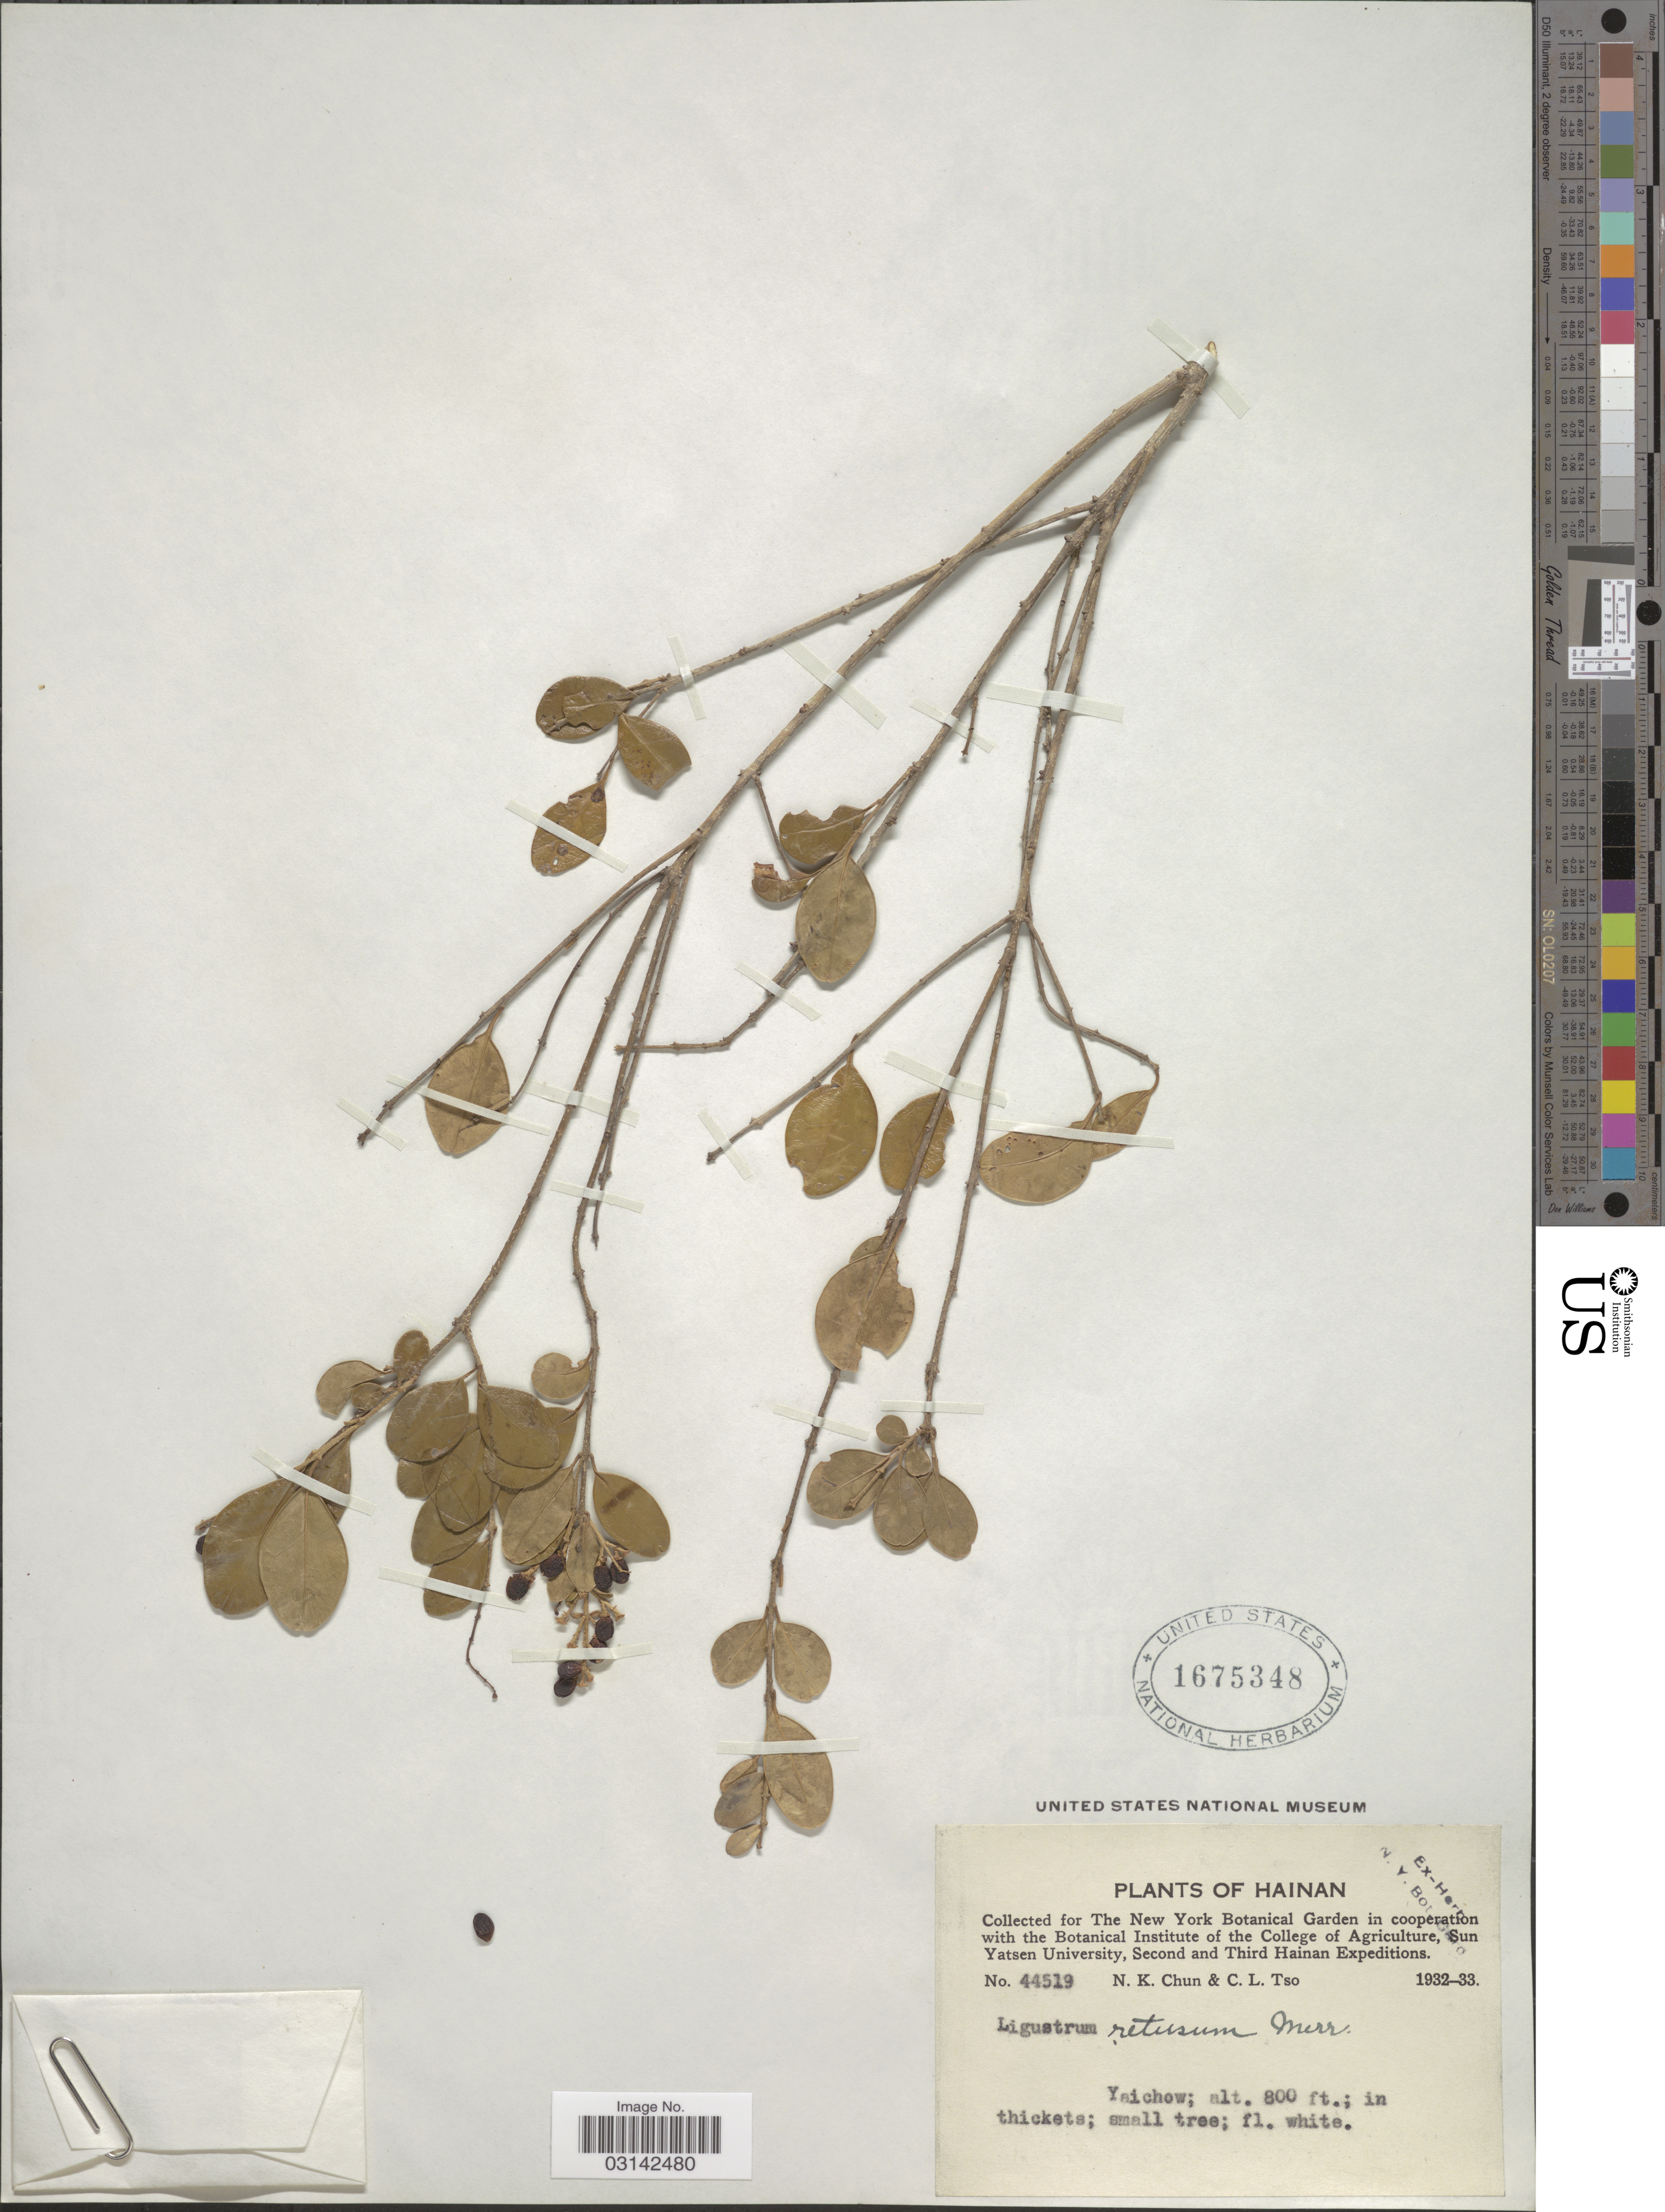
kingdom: Plantae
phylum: Tracheophyta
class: Magnoliopsida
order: Lamiales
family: Oleaceae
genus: Ligustrum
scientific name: Ligustrum retusum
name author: Merr.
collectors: N. K. Chun & C. Tso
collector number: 44519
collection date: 1932/1933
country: China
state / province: Hainan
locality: Yaichow.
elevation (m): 244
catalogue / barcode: US 1675348